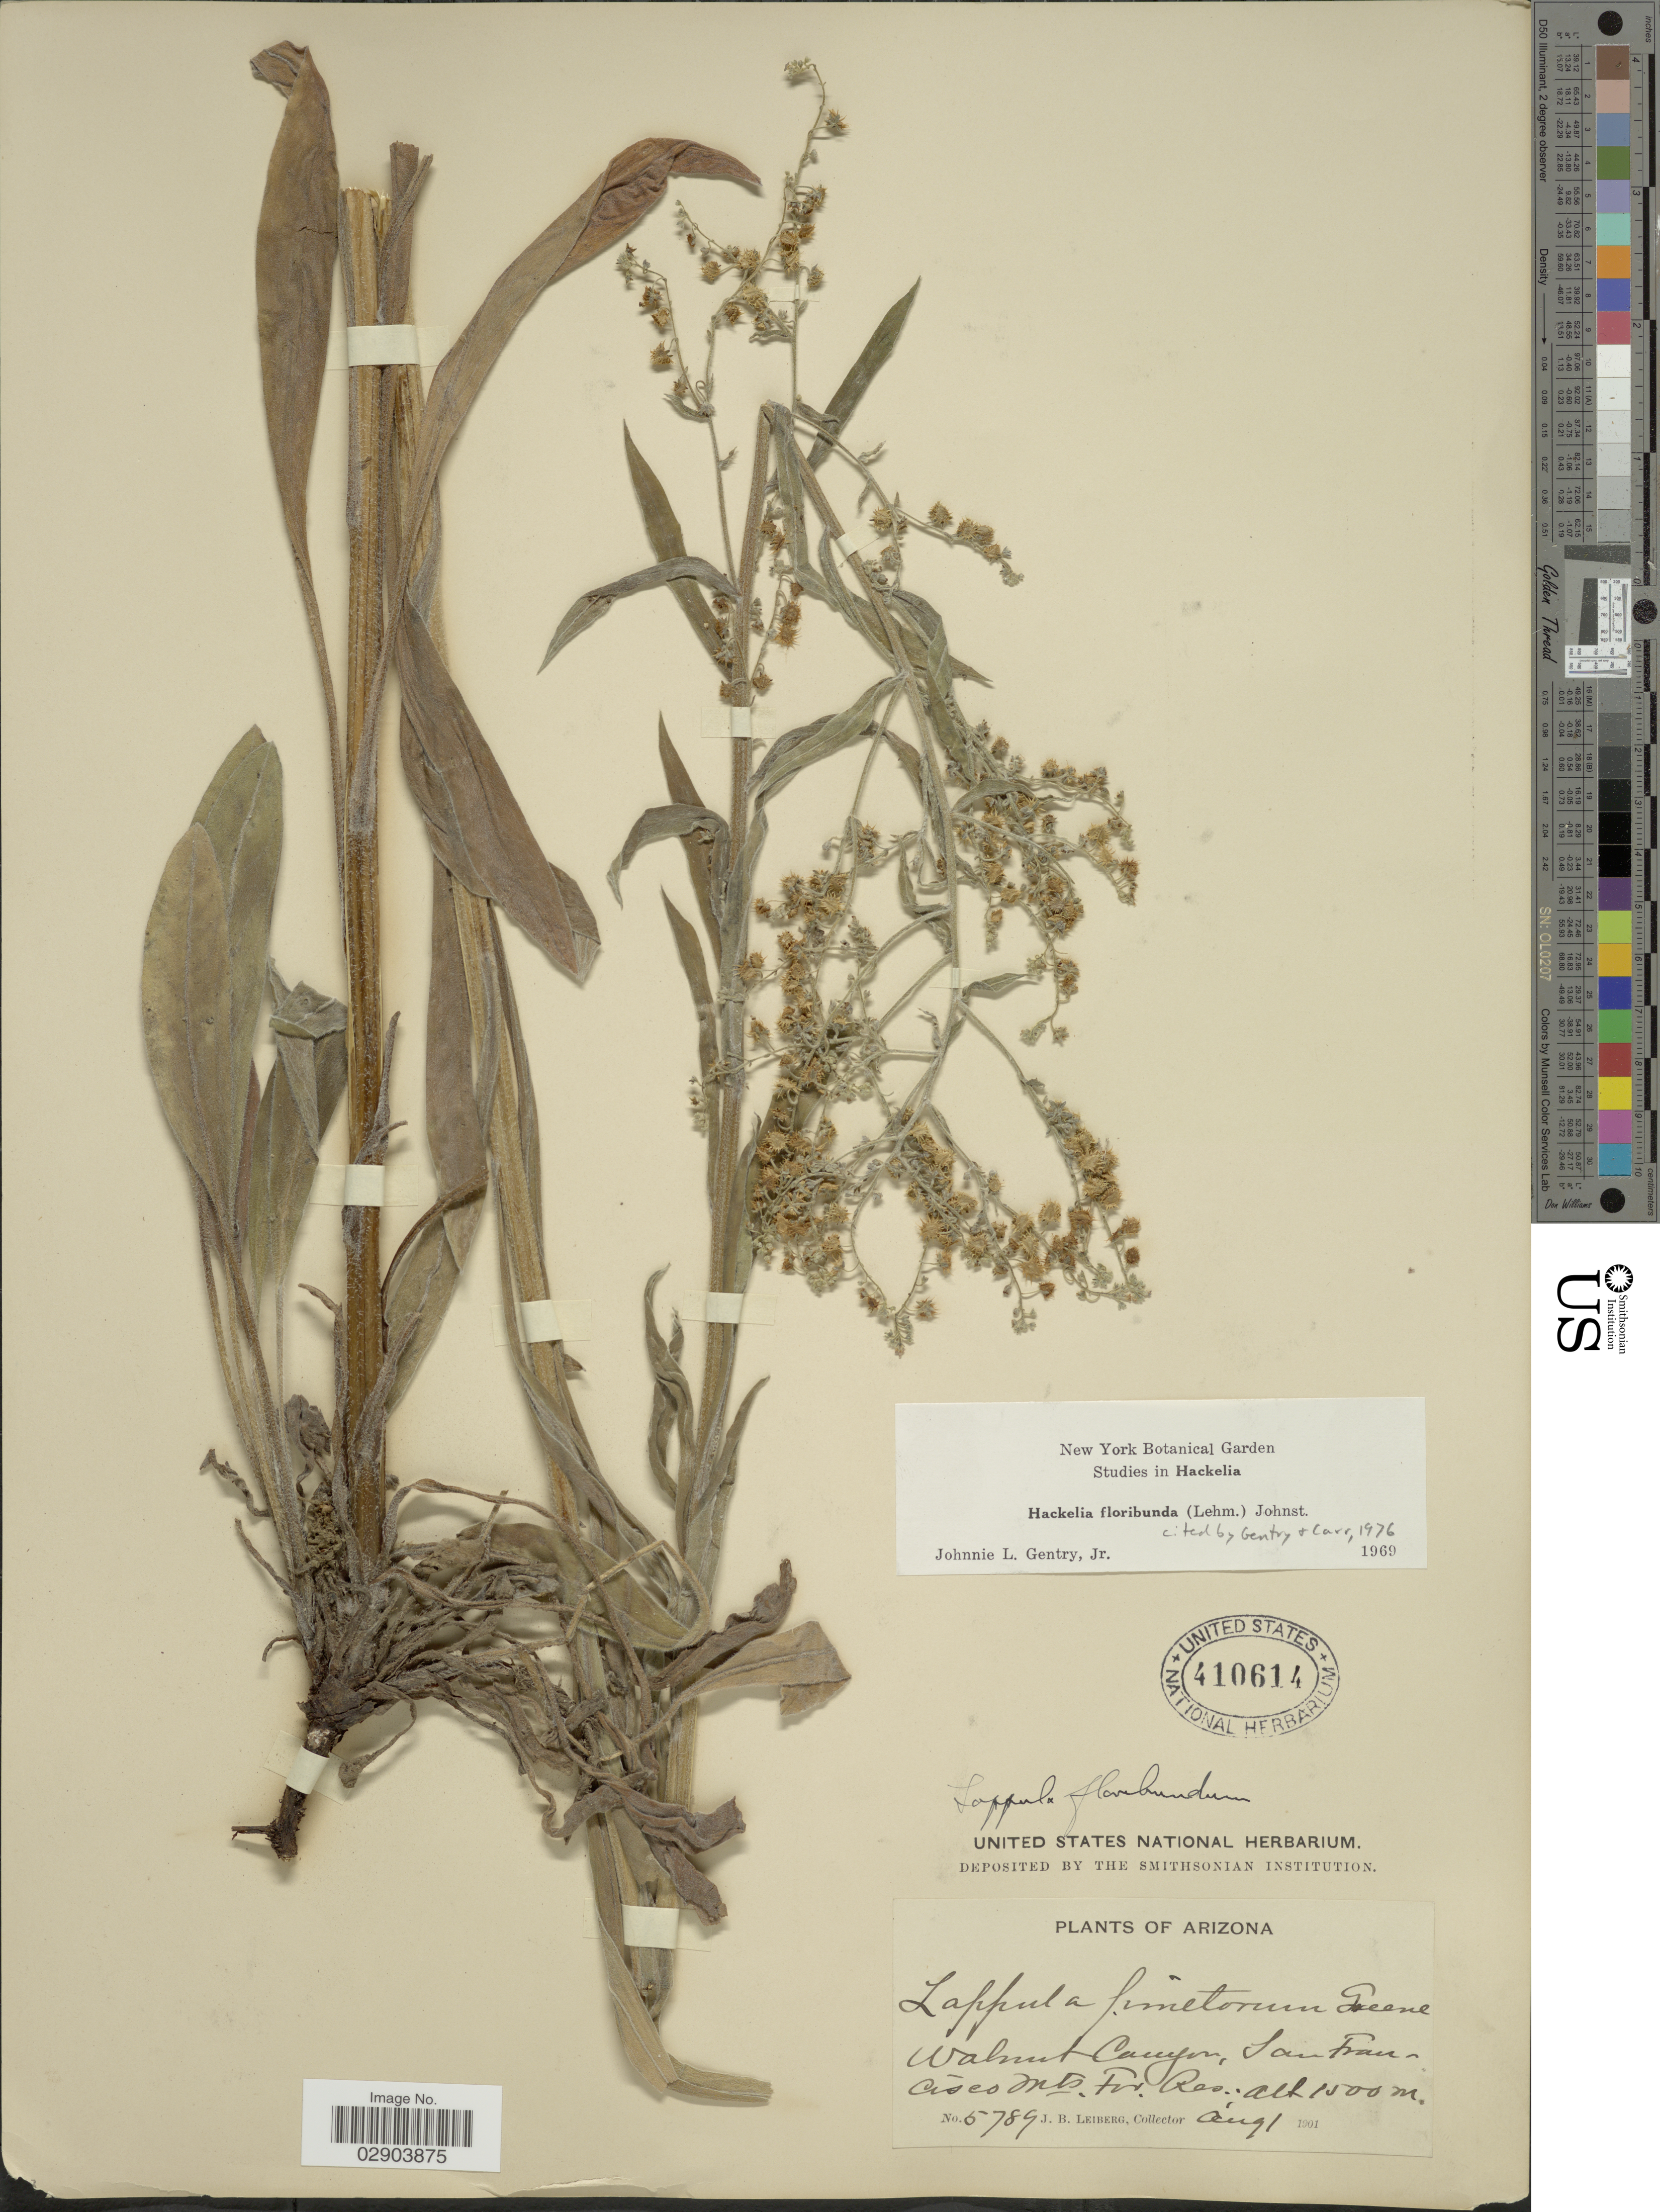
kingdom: Plantae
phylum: Tracheophyta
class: Magnoliopsida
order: Boraginales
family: Boraginaceae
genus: Hackelia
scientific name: Hackelia floribunda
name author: (Lehm.) I.M. Johnst.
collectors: J. B. Leiberg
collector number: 5789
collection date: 1901-08-01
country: United States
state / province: Arizona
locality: Walnut Canyon, San Francisco Mts., For. Res.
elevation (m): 1500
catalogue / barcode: US 410614